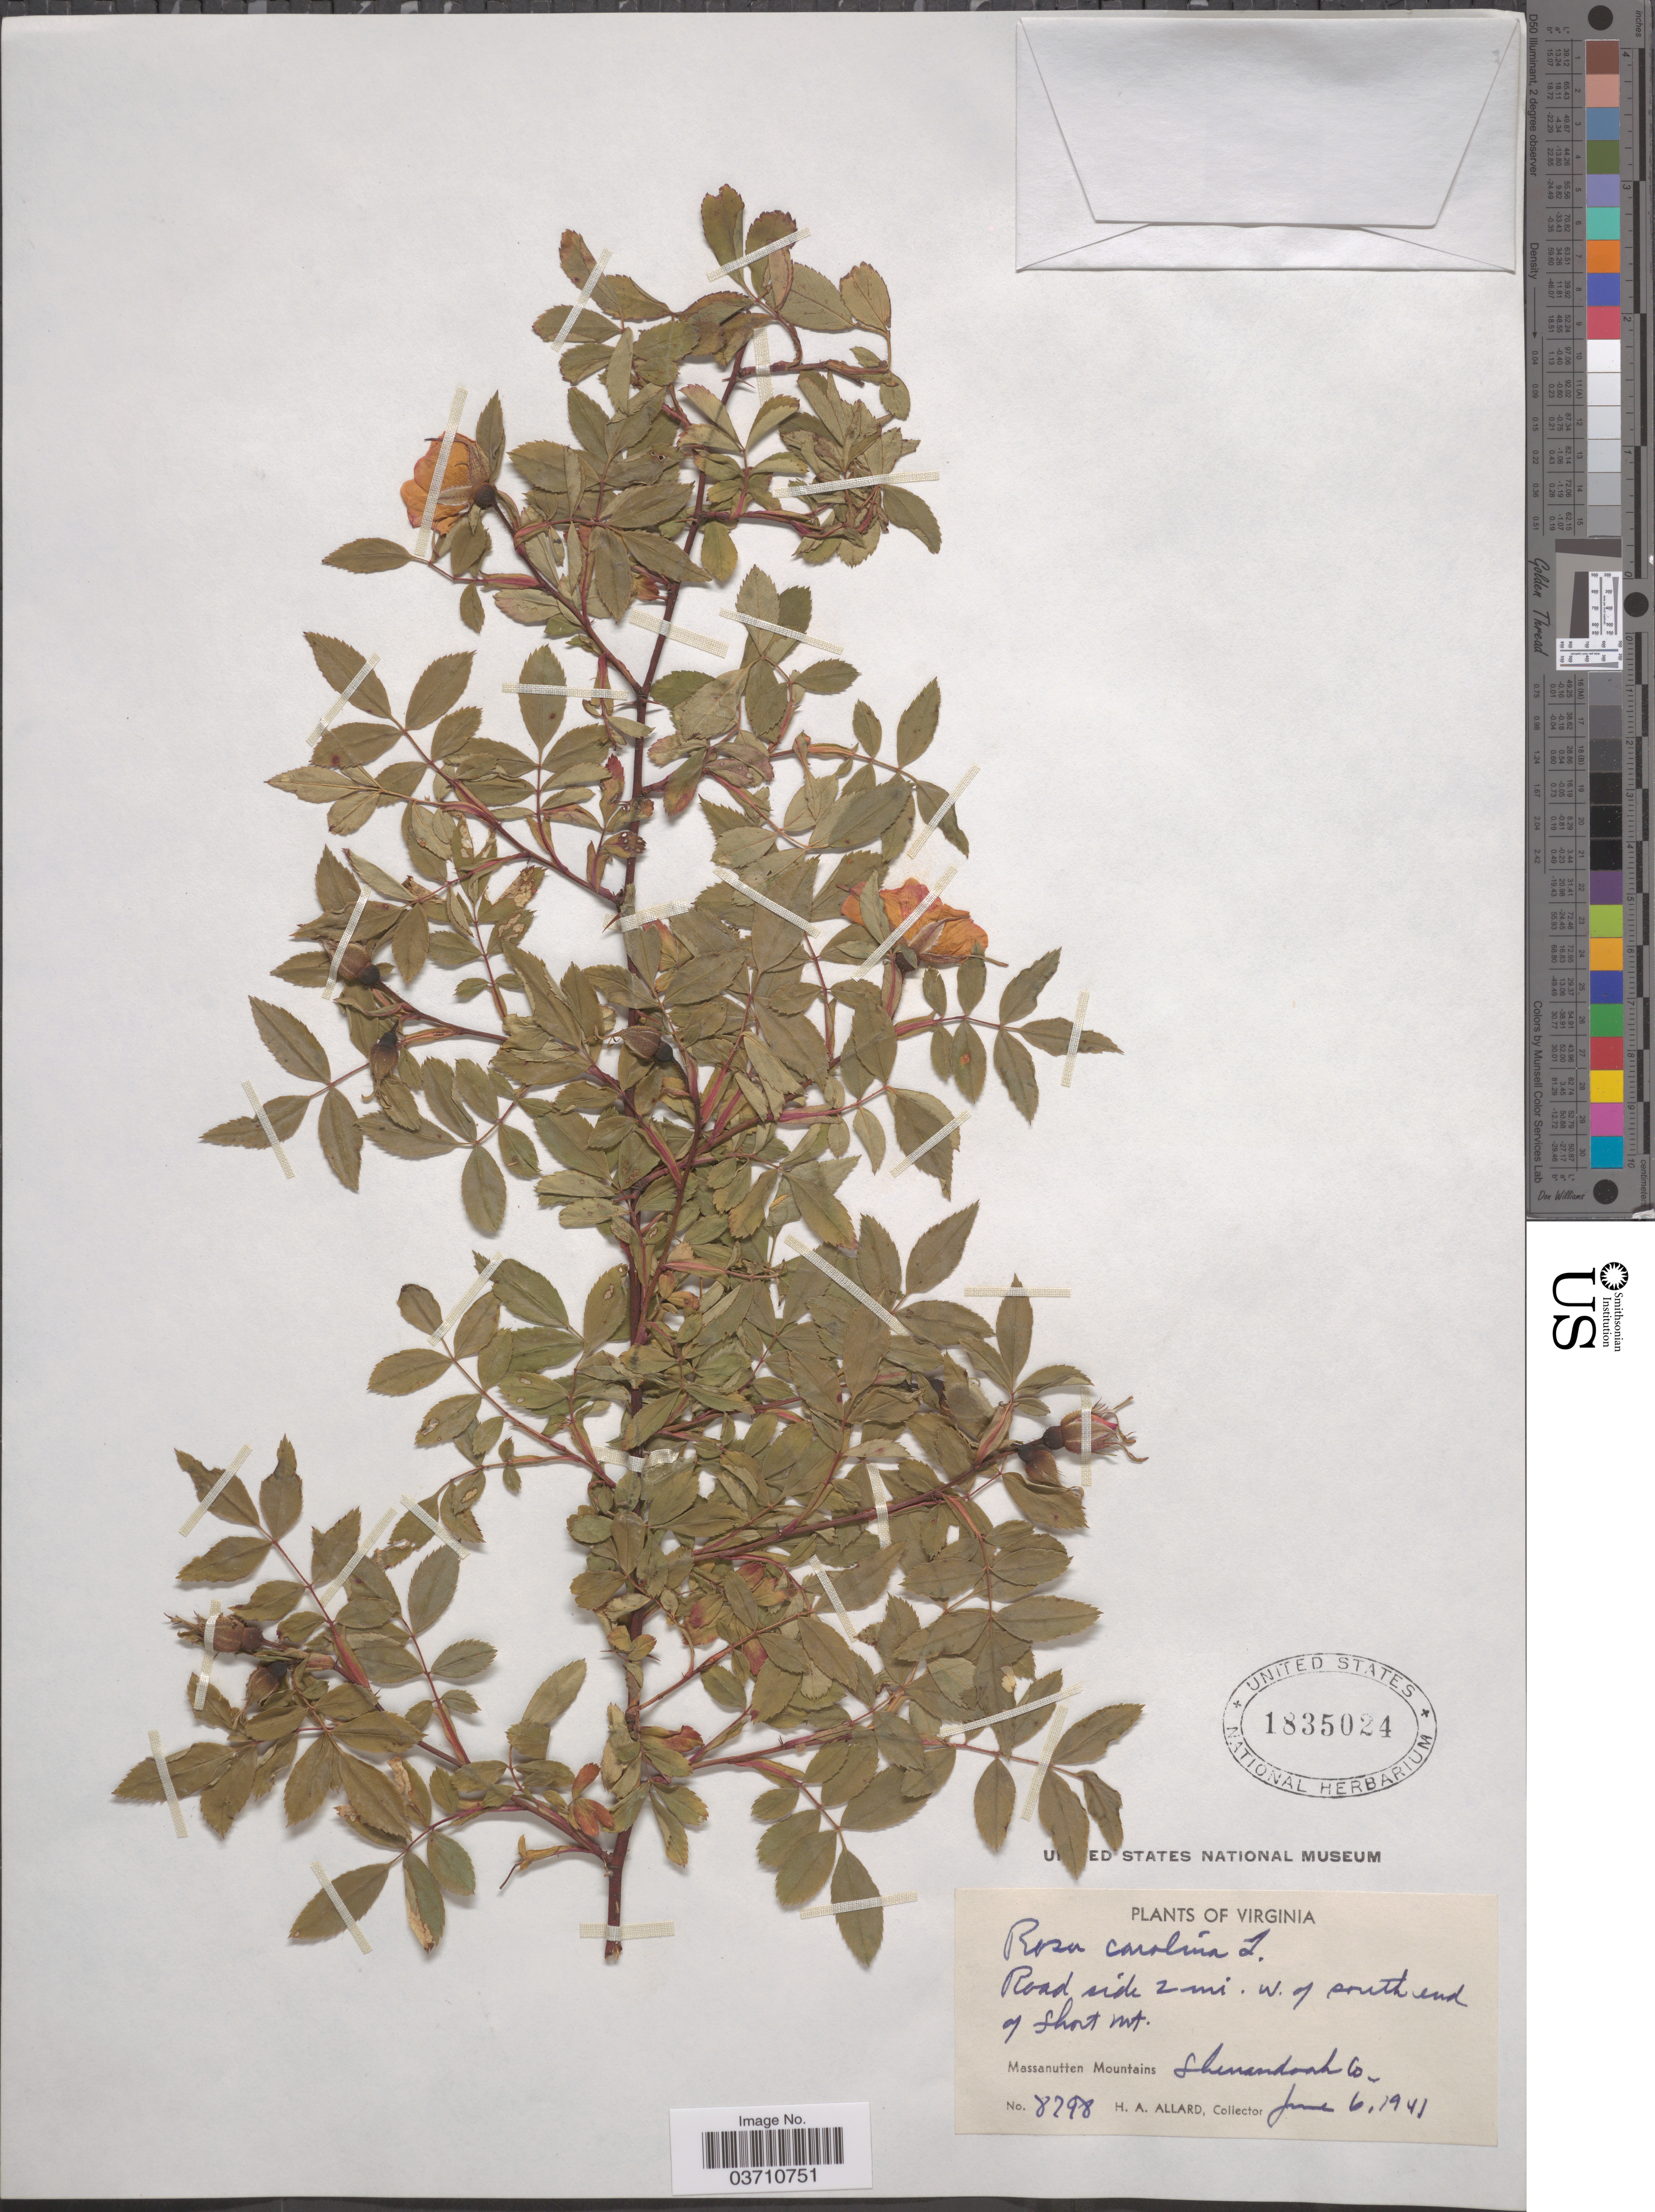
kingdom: Plantae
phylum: Tracheophyta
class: Magnoliopsida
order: Rosales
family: Rosaceae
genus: Rosa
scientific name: Rosa carolina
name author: L.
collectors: H. A. Allard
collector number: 8798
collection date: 1941-06-06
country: United States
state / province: Virginia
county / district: Shenandoah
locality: Roadside 2 mi. W. of south end of Short Mt. Massanutten Mountains. Shenandoah Co.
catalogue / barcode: US 1835024